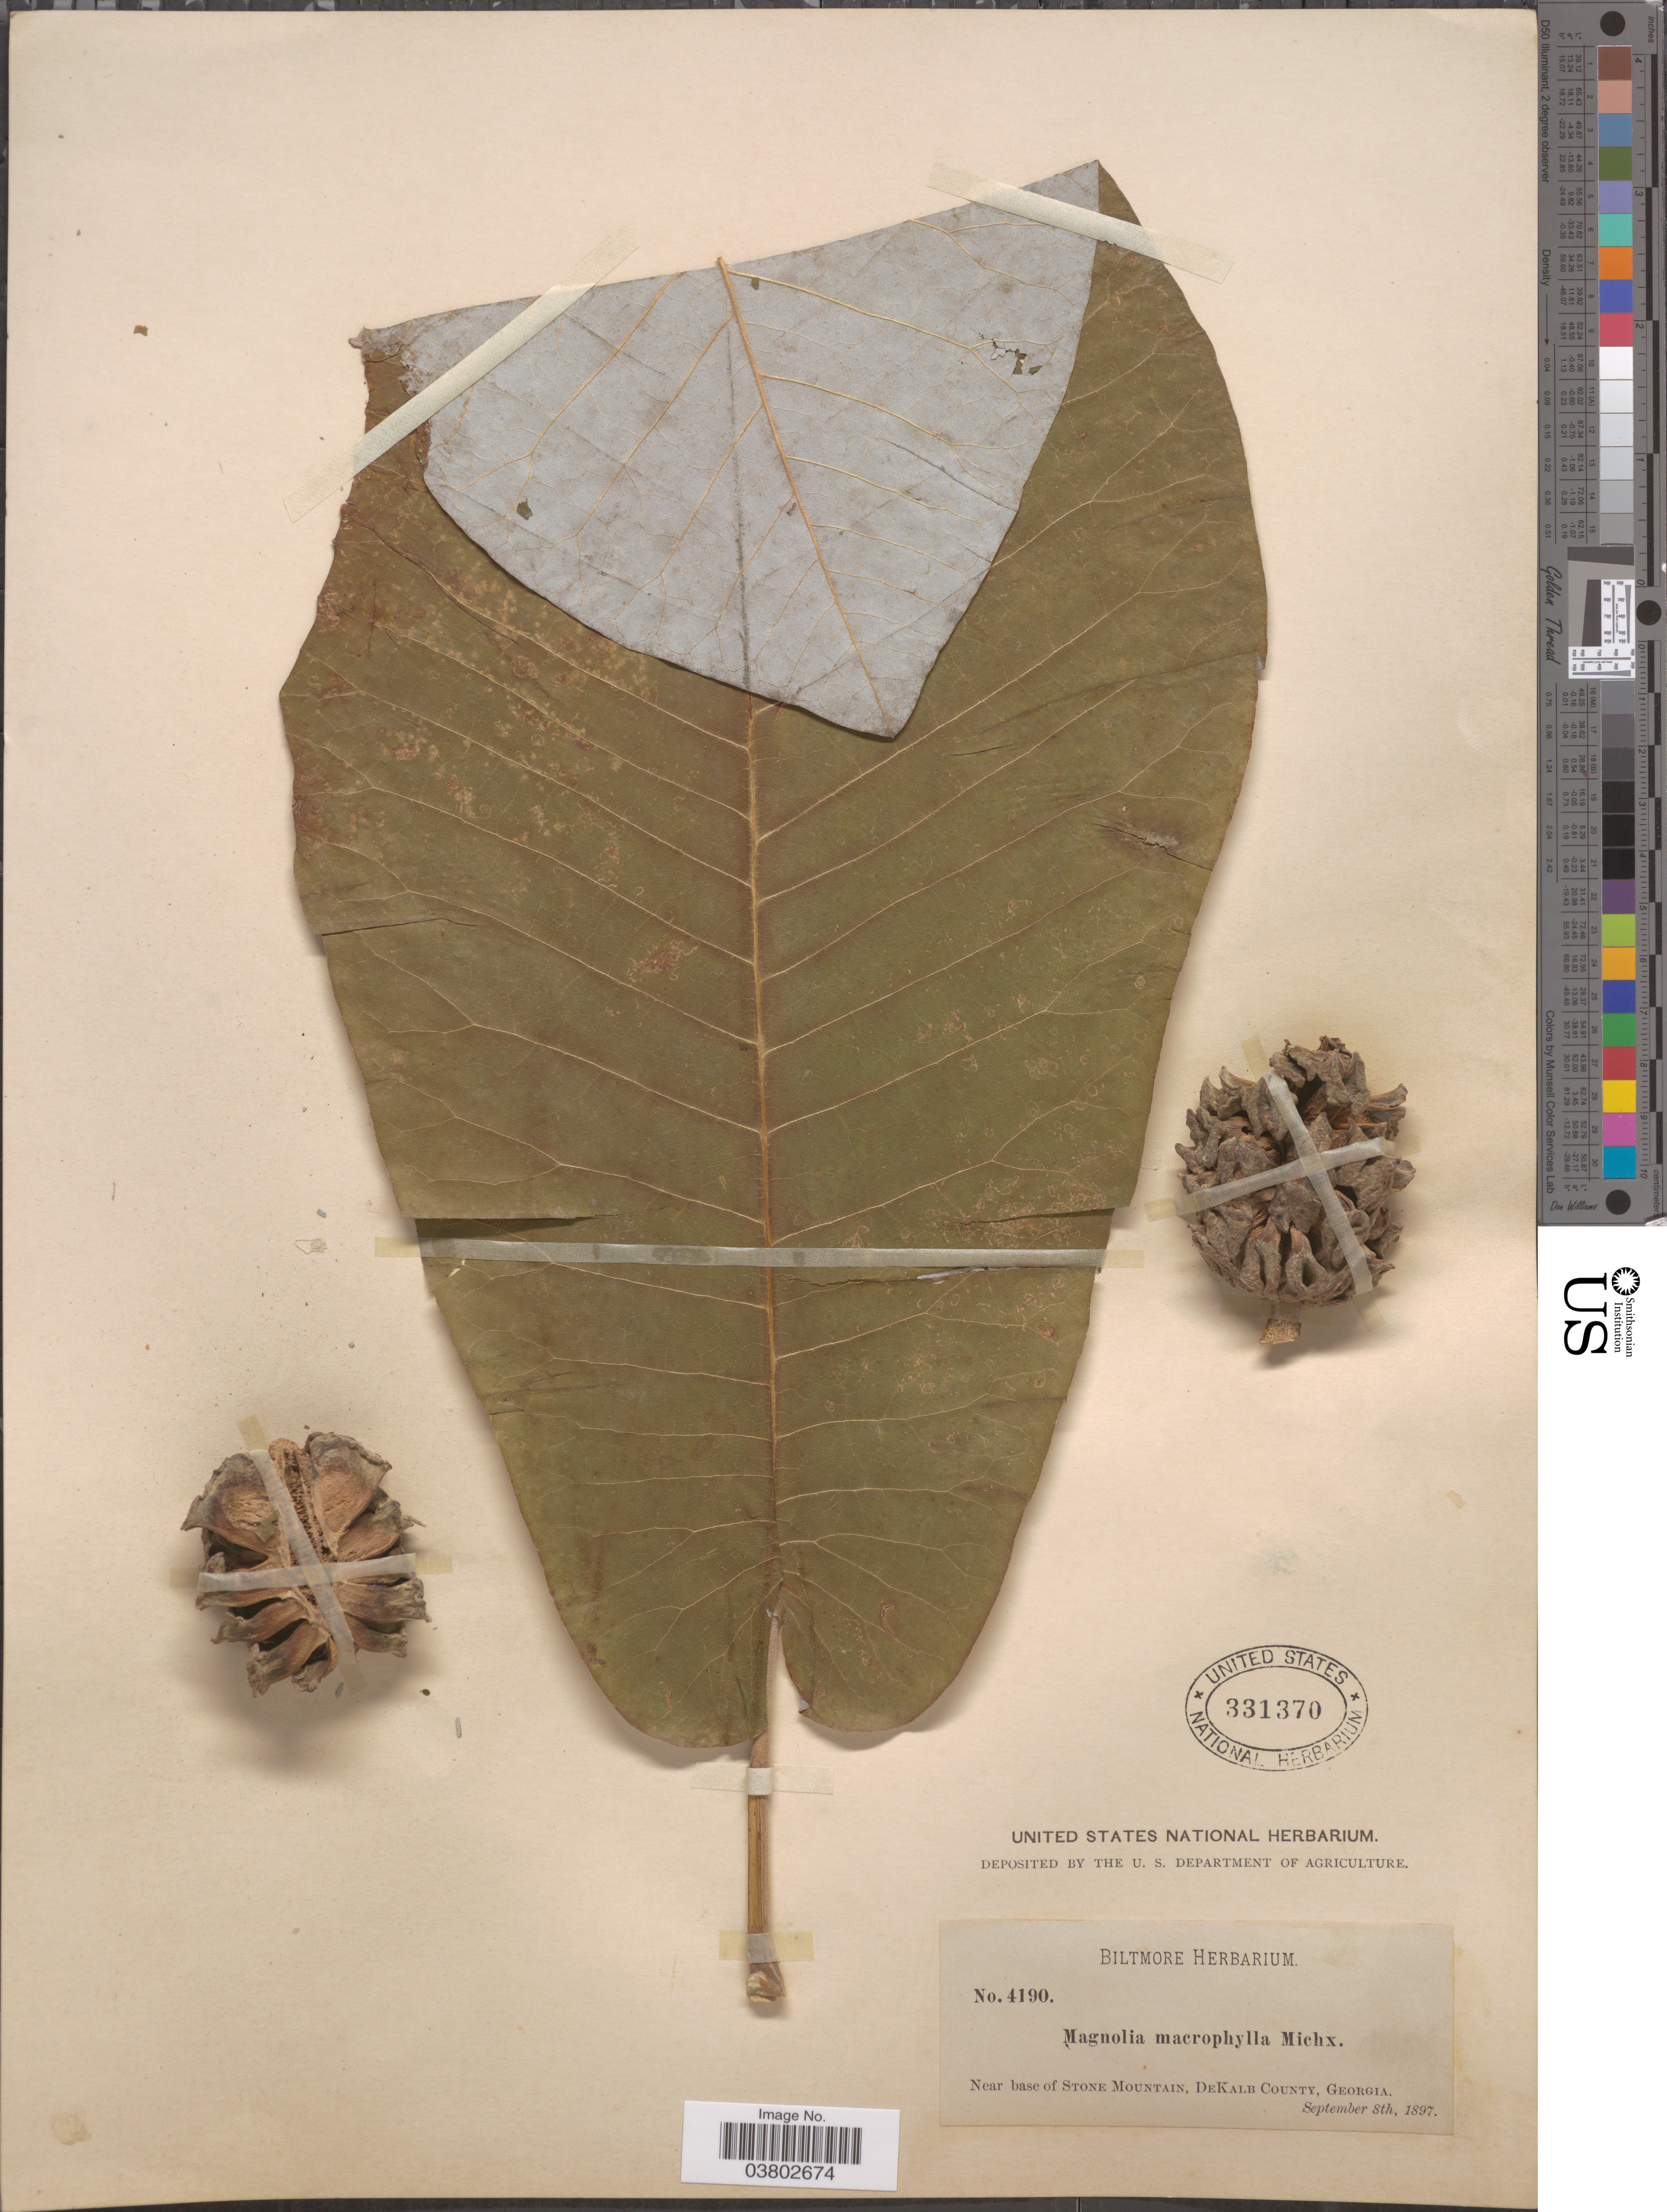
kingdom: Plantae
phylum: Tracheophyta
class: Magnoliopsida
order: Magnoliales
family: Magnoliaceae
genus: Magnolia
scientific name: Magnolia macrophylla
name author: Michx.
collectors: ex herb. Biltmore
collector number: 4190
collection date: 1897-09-08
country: United States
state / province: Georgia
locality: Near base of Stone Mountain, DeKalb County.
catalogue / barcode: US 331370